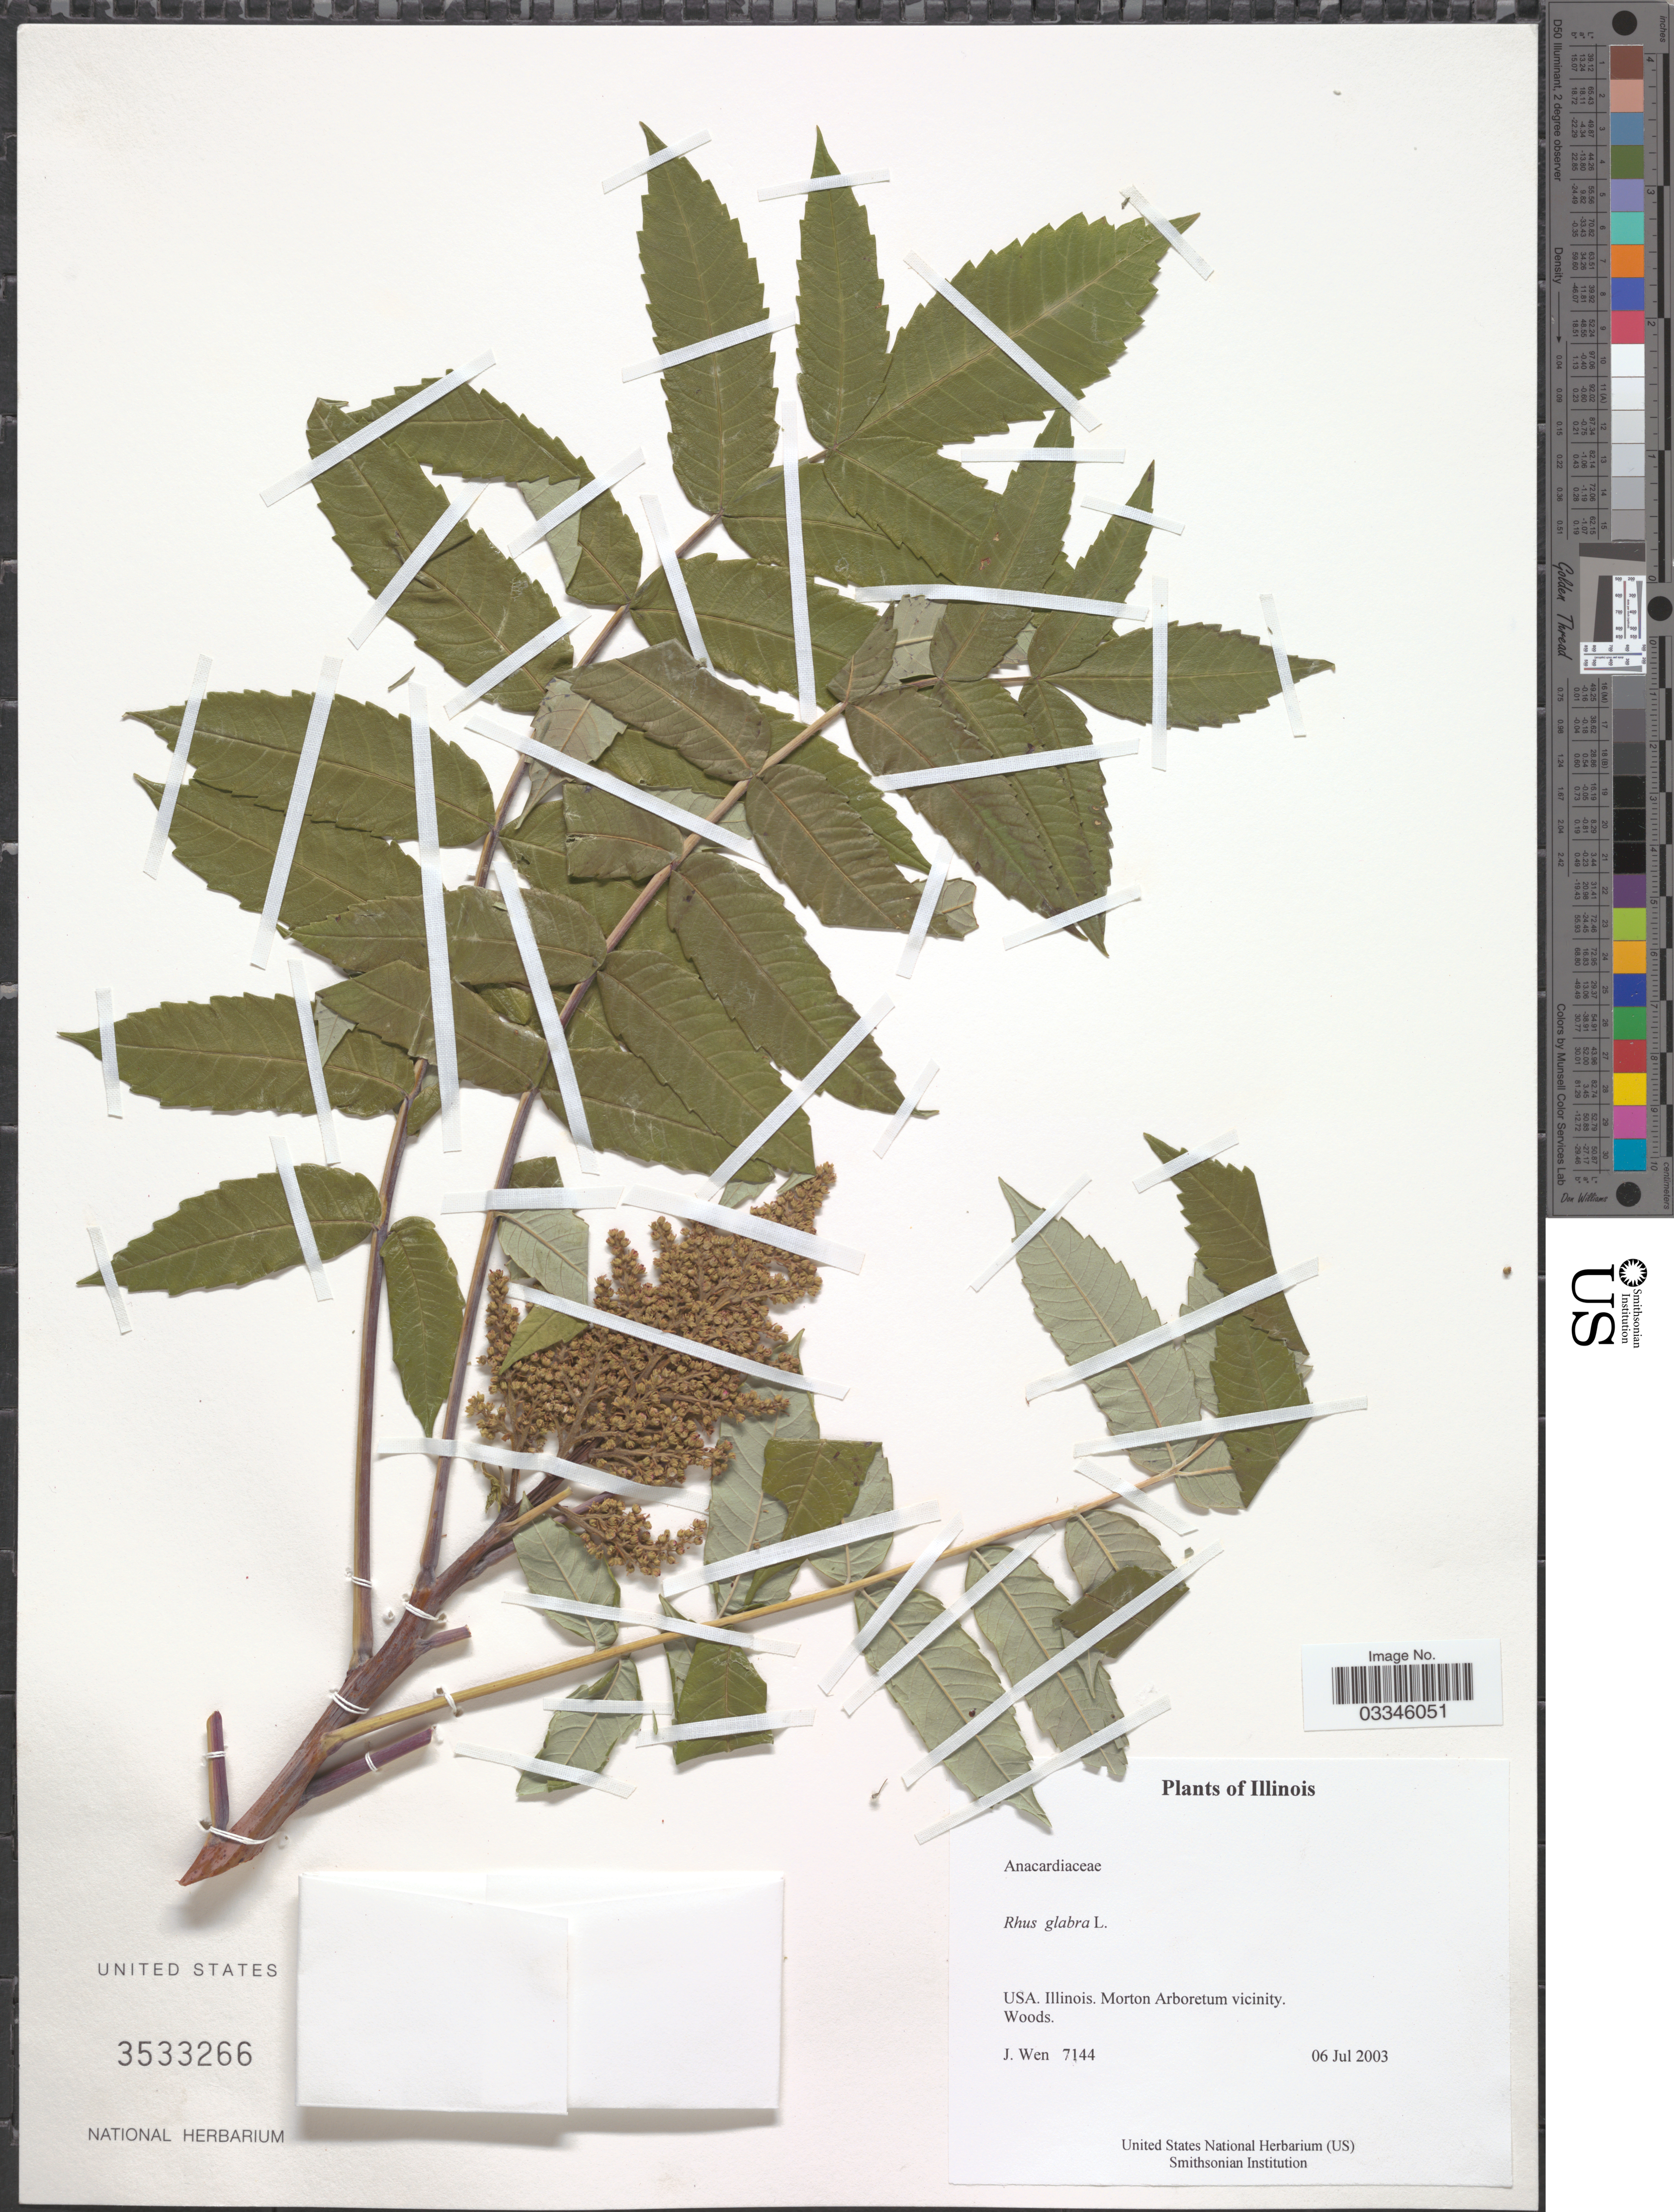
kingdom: Plantae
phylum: Tracheophyta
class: Magnoliopsida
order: Sapindales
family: Anacardiaceae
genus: Rhus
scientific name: Rhus glabra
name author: L.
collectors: J. Wen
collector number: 7144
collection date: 2003-07-06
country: United States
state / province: Illinois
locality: Morton Arboretum vicinity.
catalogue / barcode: US 3533266